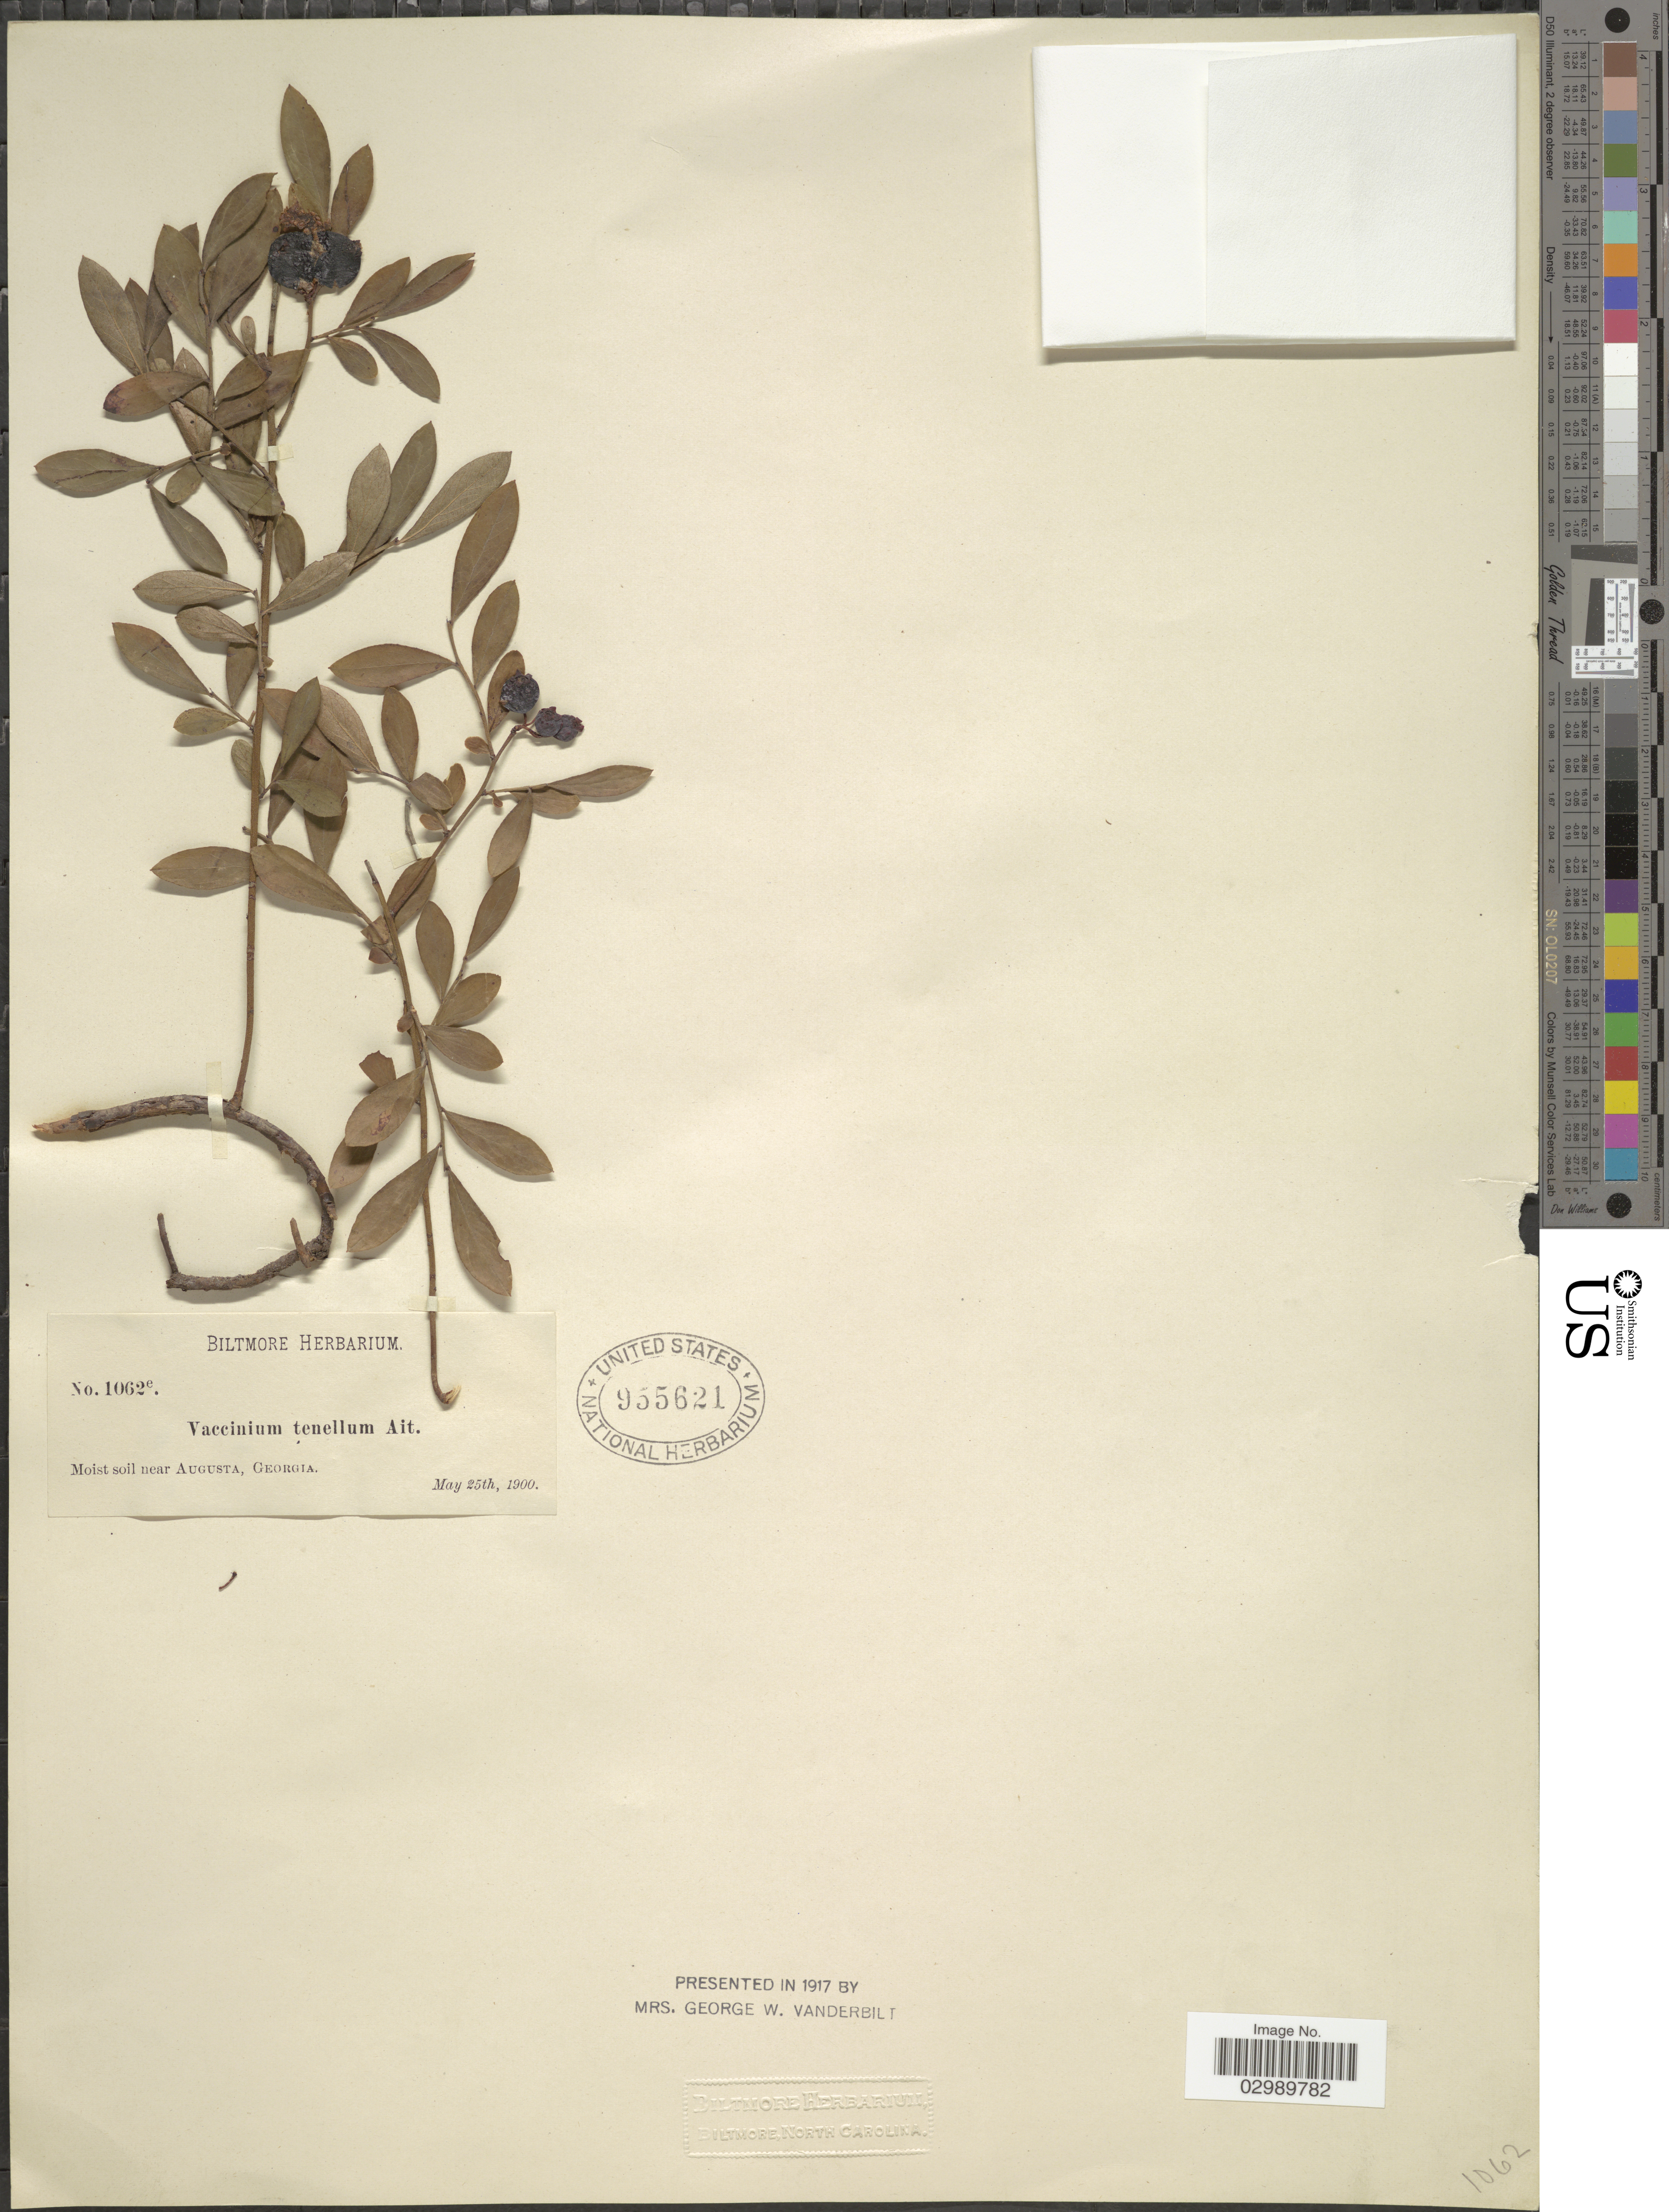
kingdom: Plantae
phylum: Tracheophyta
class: Magnoliopsida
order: Ericales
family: Ericaceae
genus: Vaccinium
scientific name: Vaccinium tenellum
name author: Aiton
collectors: ex herb. Biltmore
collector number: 1062e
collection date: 1900-05-25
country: United States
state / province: Georgia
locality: Moist soil near Augusta.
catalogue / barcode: US 955621